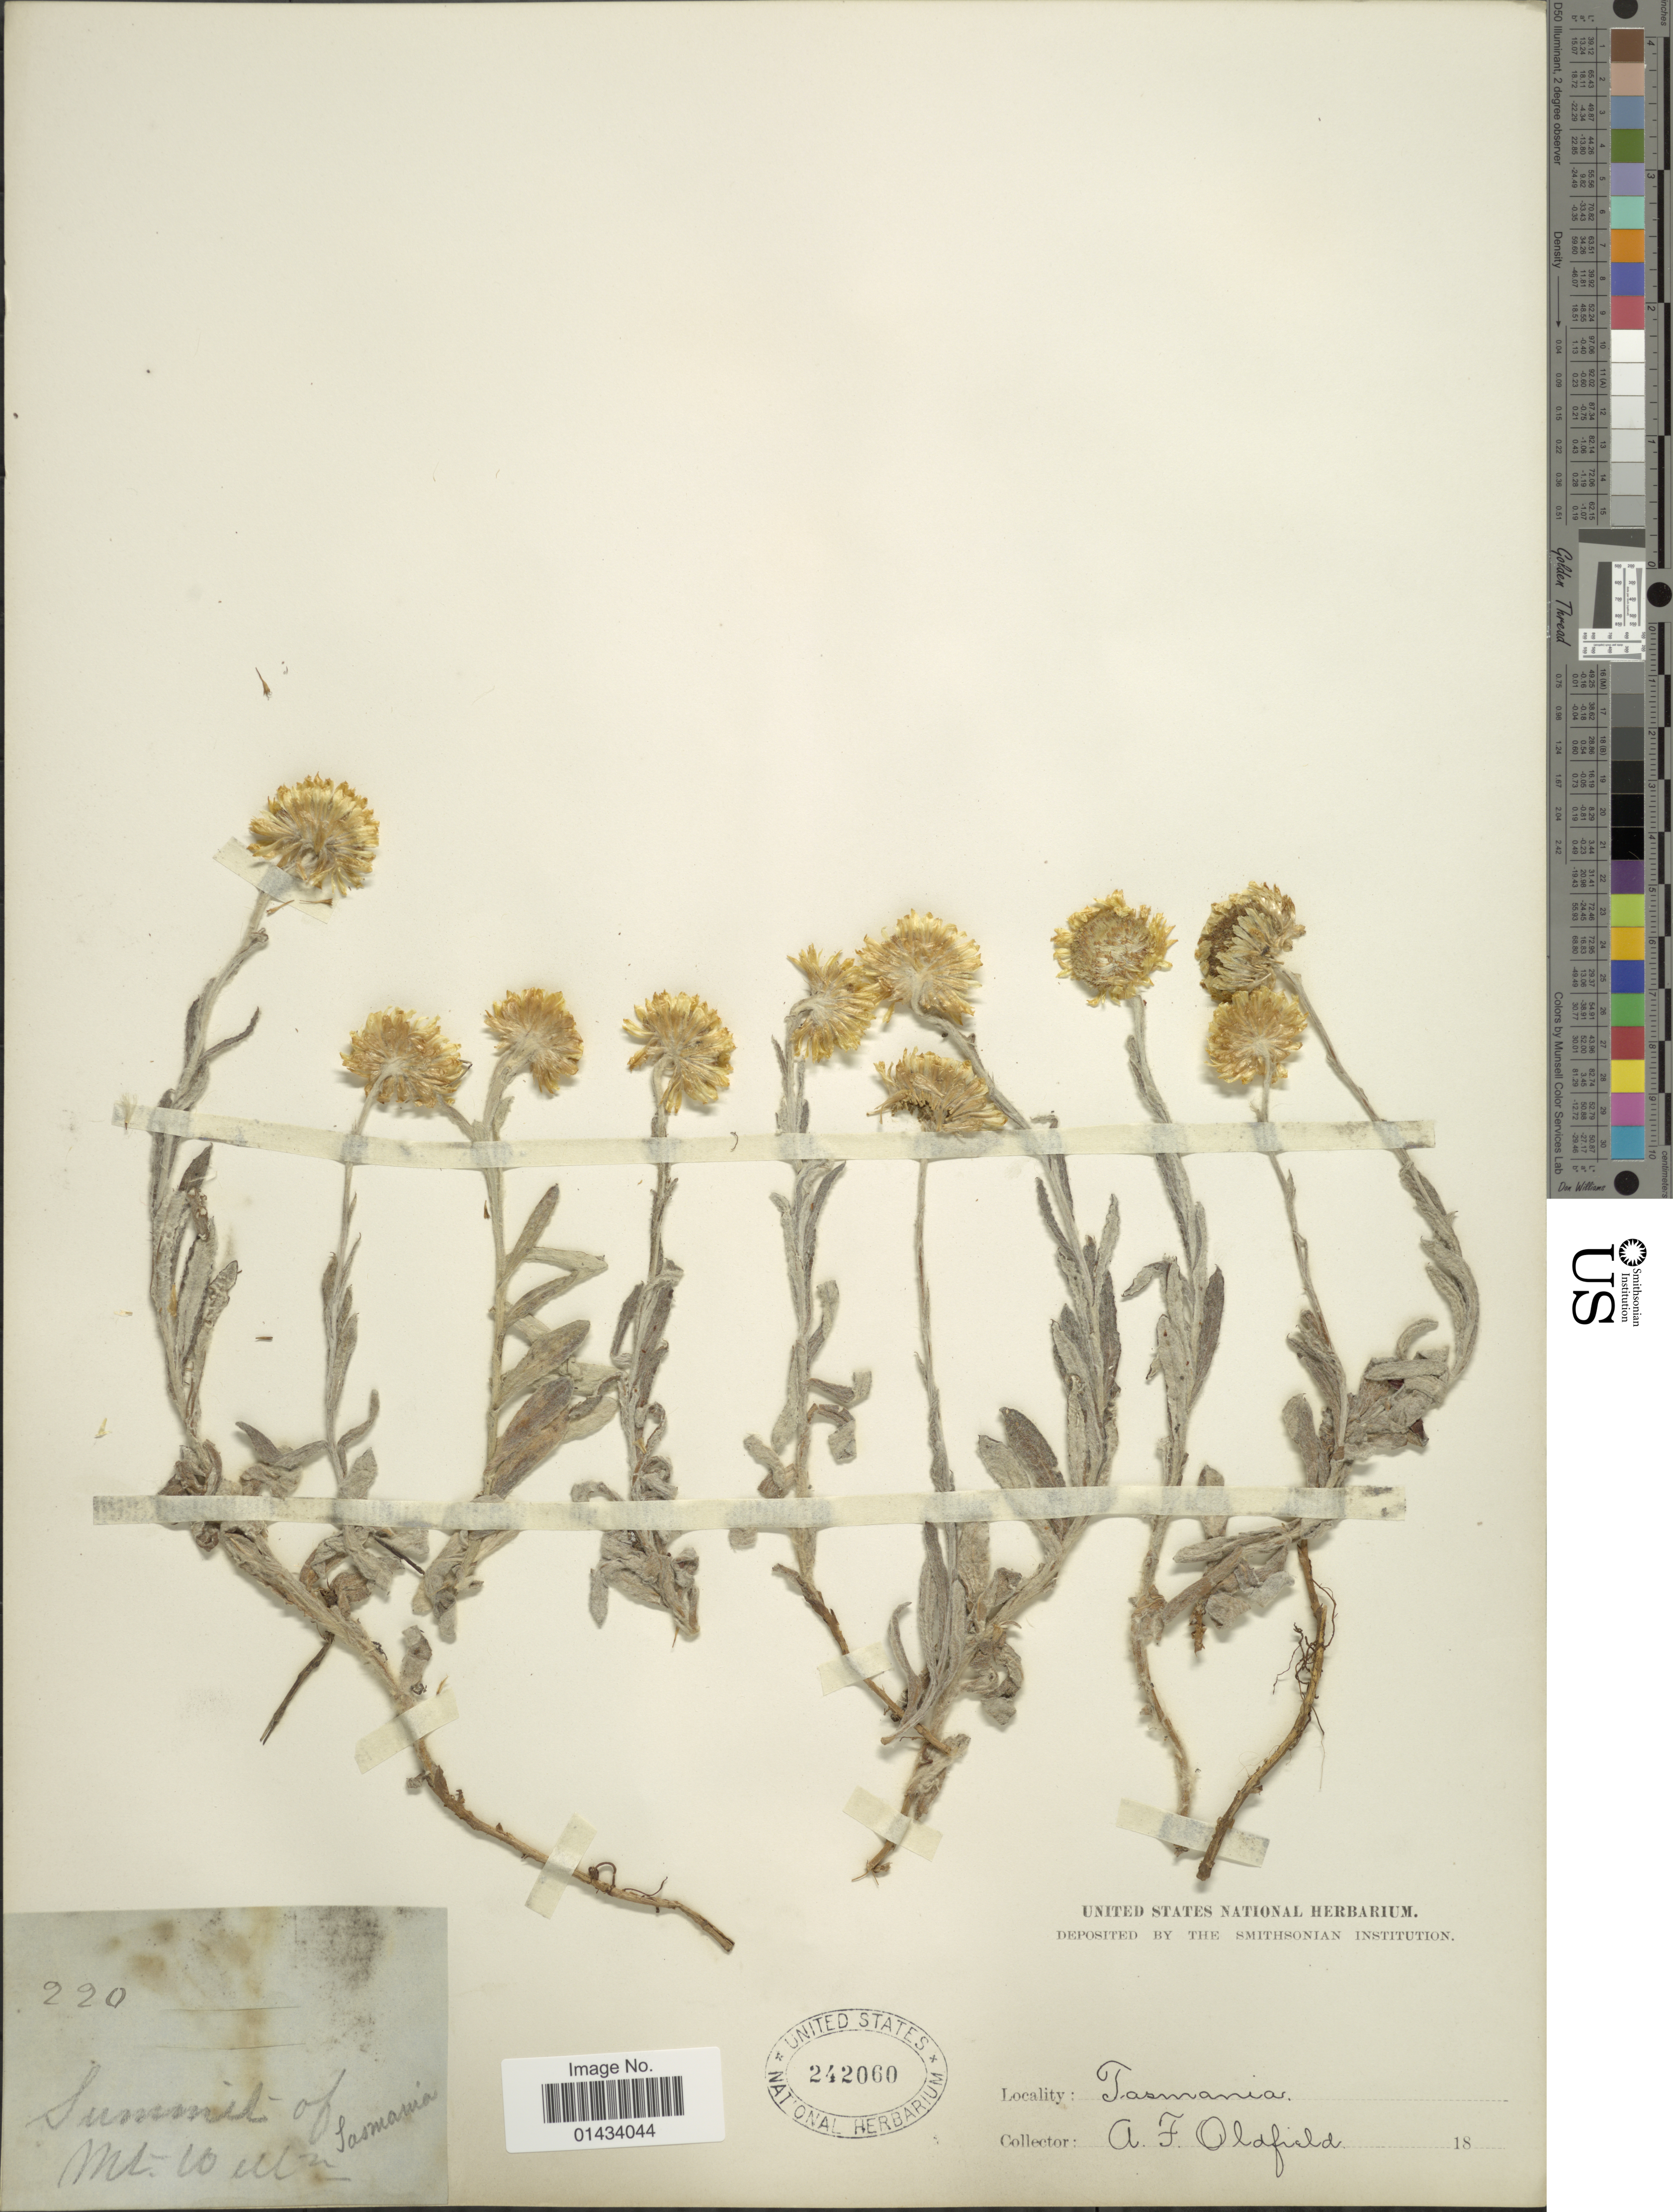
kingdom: Plantae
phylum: Tracheophyta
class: Magnoliopsida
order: Asterales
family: Asteraceae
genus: Coronidium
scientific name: Coronidium scorpioides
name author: (Labill.) Paul G. Wilson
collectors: A. Oldfield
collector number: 220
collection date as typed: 18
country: Australia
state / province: Tasmania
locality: Summit of Mt. Welln [Wellington]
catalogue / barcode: US 242060